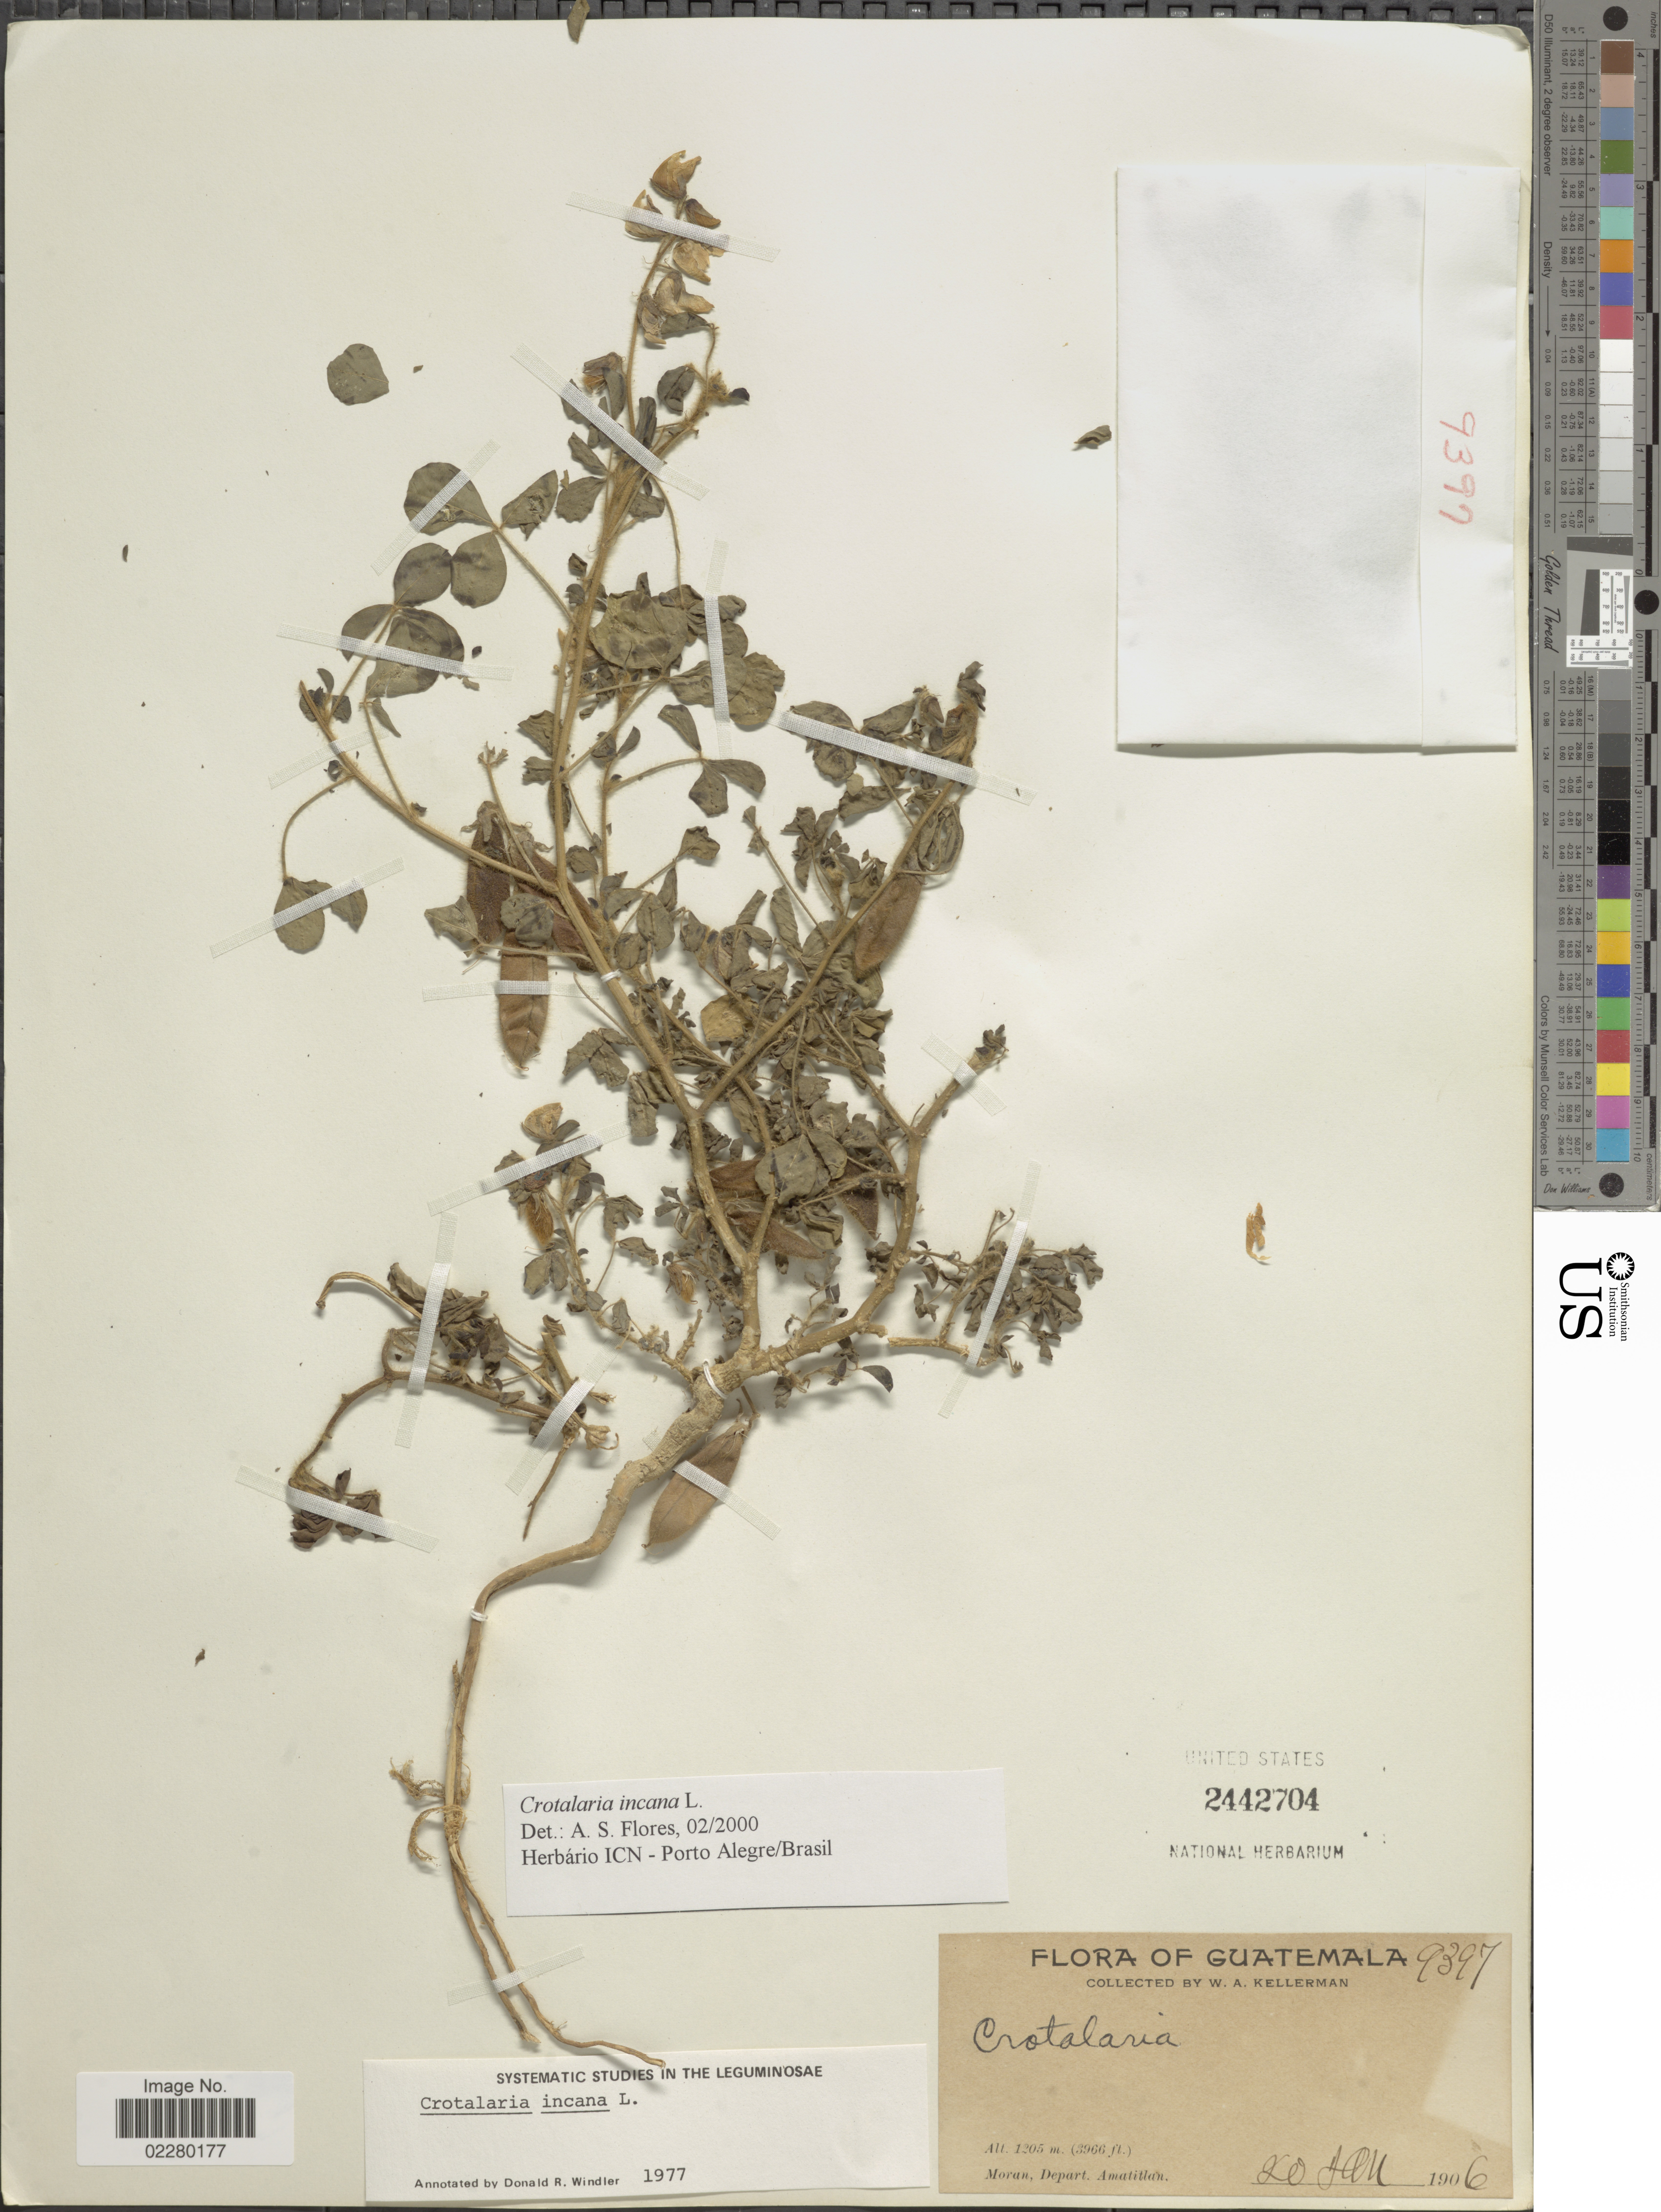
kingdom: Plantae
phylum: Tracheophyta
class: Magnoliopsida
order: Fabales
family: Fabaceae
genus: Crotalaria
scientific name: Crotalaria incana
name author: L.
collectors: W. Kellerman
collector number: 9397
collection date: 1906-01-20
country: Guatemala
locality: Moran, Depart. Amatitlan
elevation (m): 1205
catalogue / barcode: US 2442704